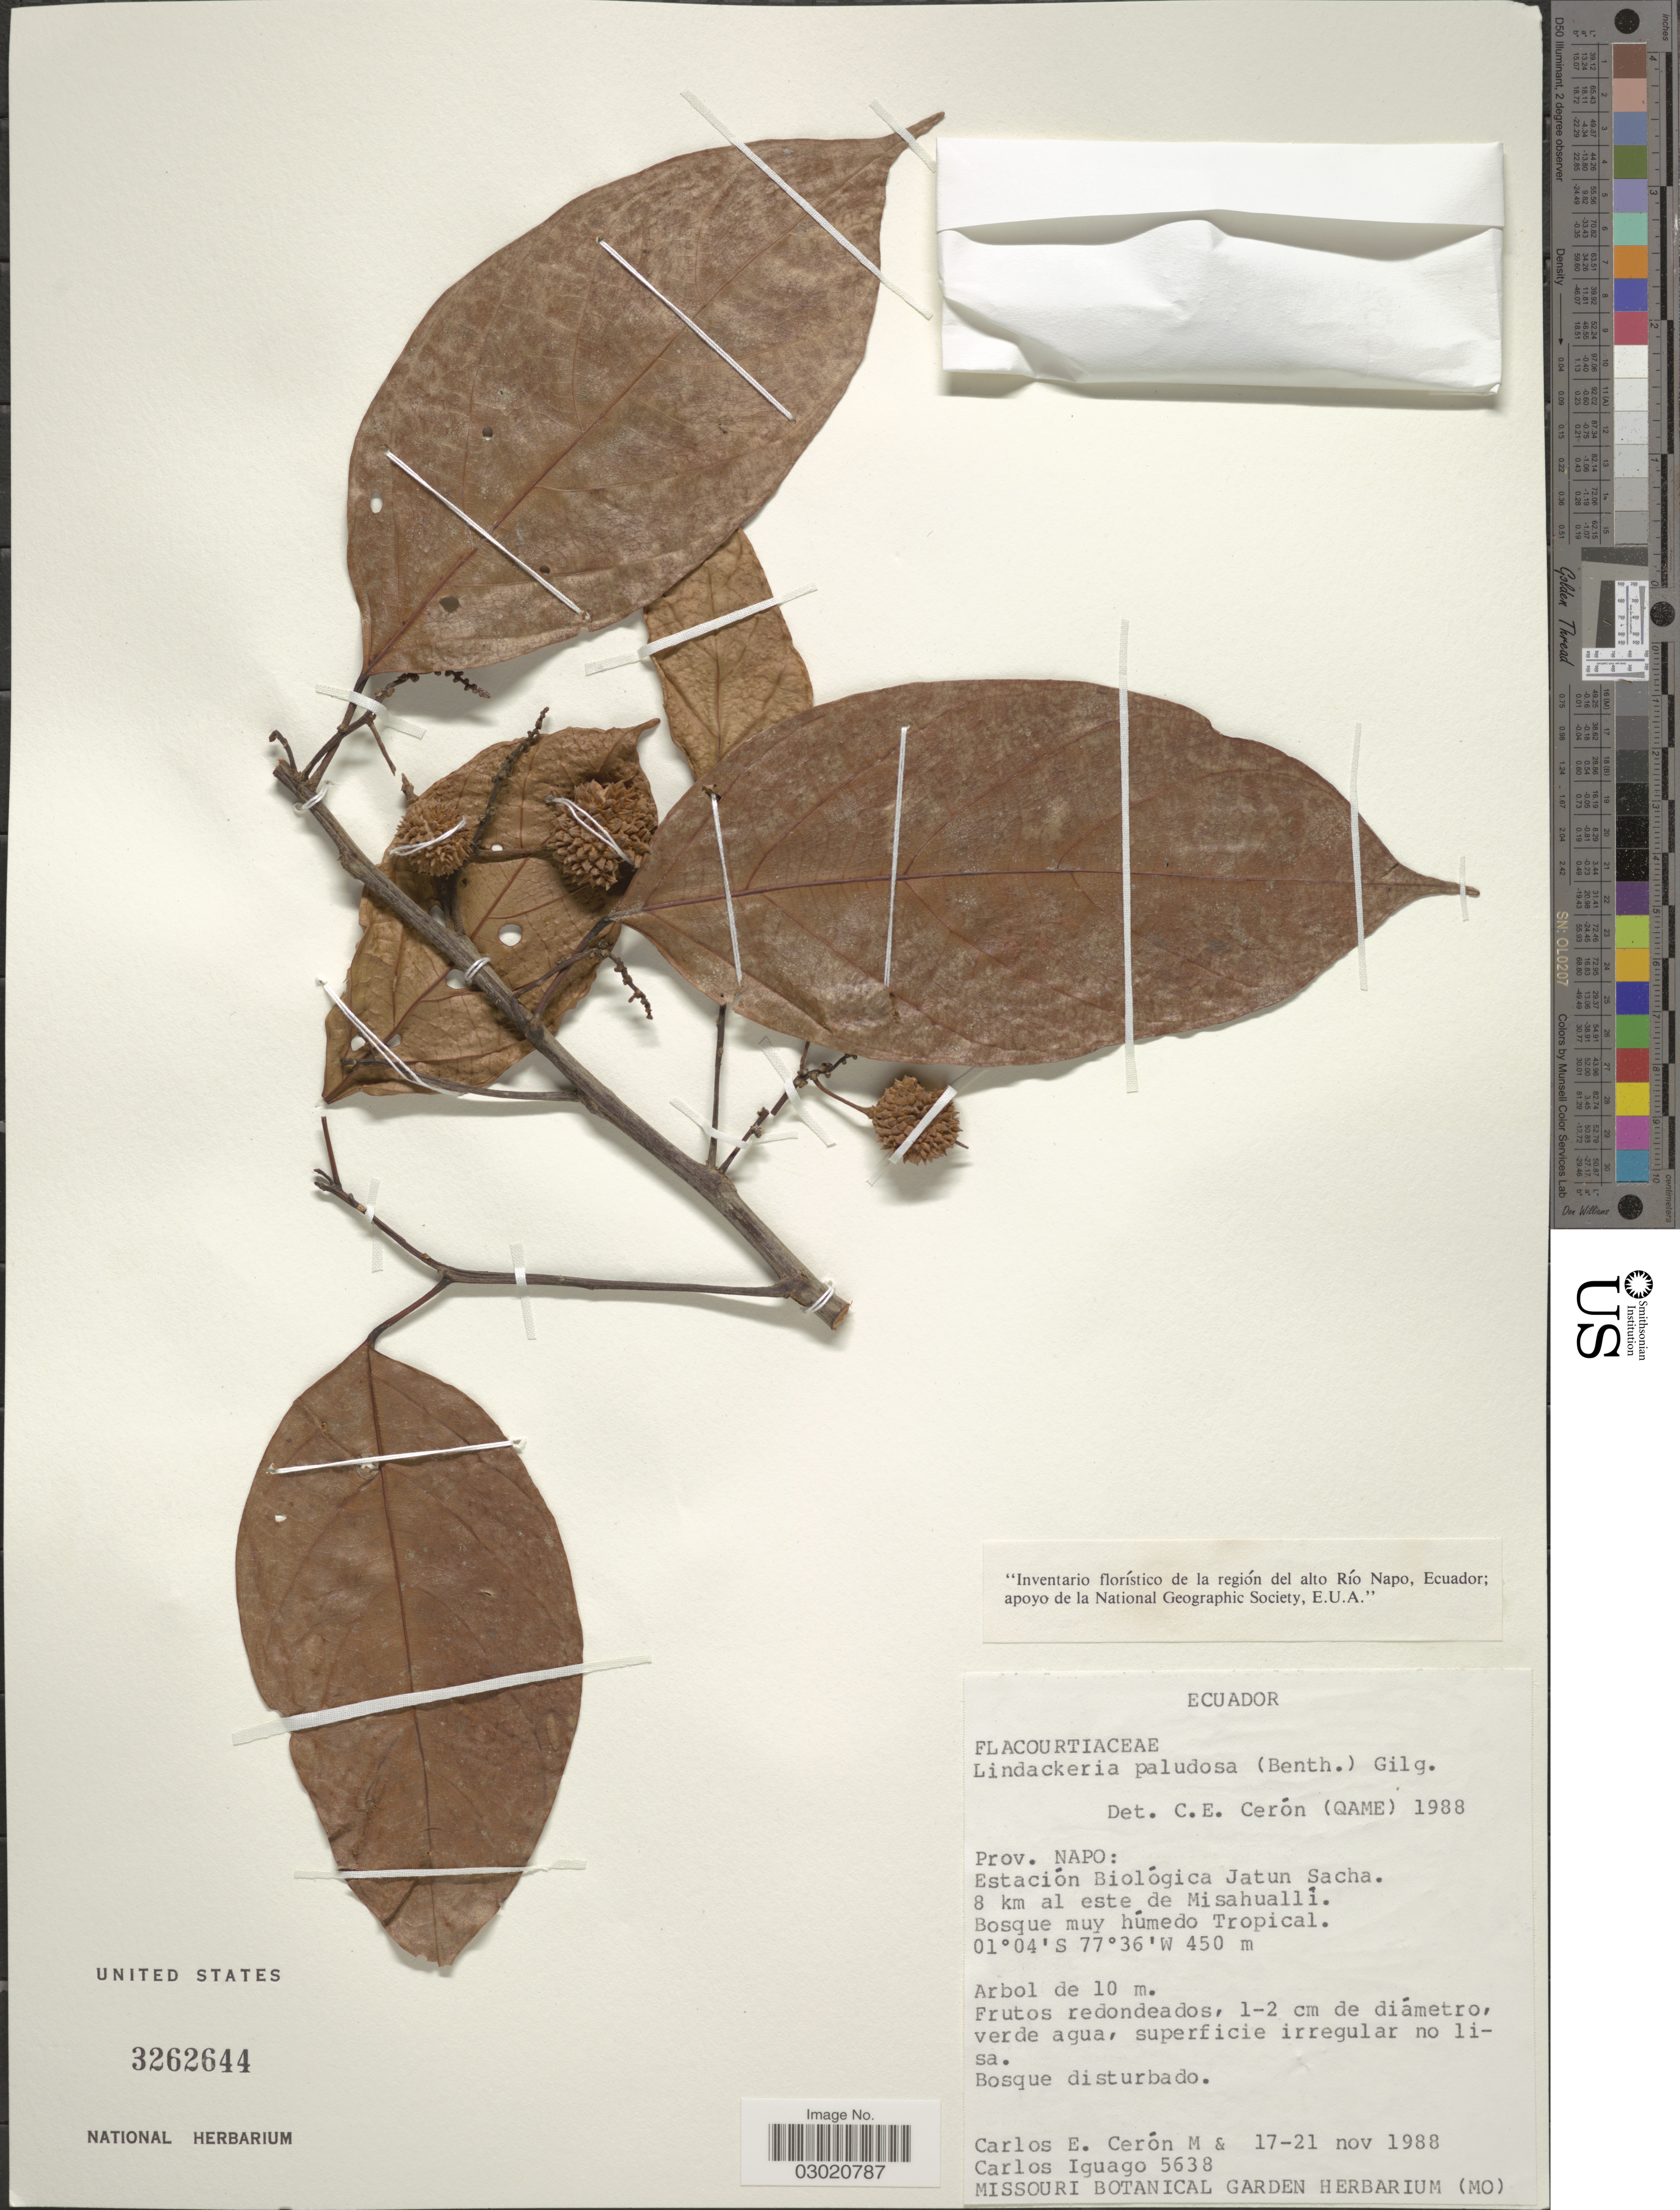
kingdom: Plantae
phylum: Tracheophyta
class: Magnoliopsida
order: Malpighiales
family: Achariaceae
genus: Lindackeria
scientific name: Lindackeria paludosa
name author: (Benth.) Gilg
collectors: C. E. Cerón M. & C. Iguago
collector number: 5638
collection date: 1988-11-17/1988-11-21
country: Ecuador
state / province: Napo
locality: Estación Biológica Jatun Sacha, 8 km al este de Misahualli.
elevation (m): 450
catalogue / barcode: US 3262644